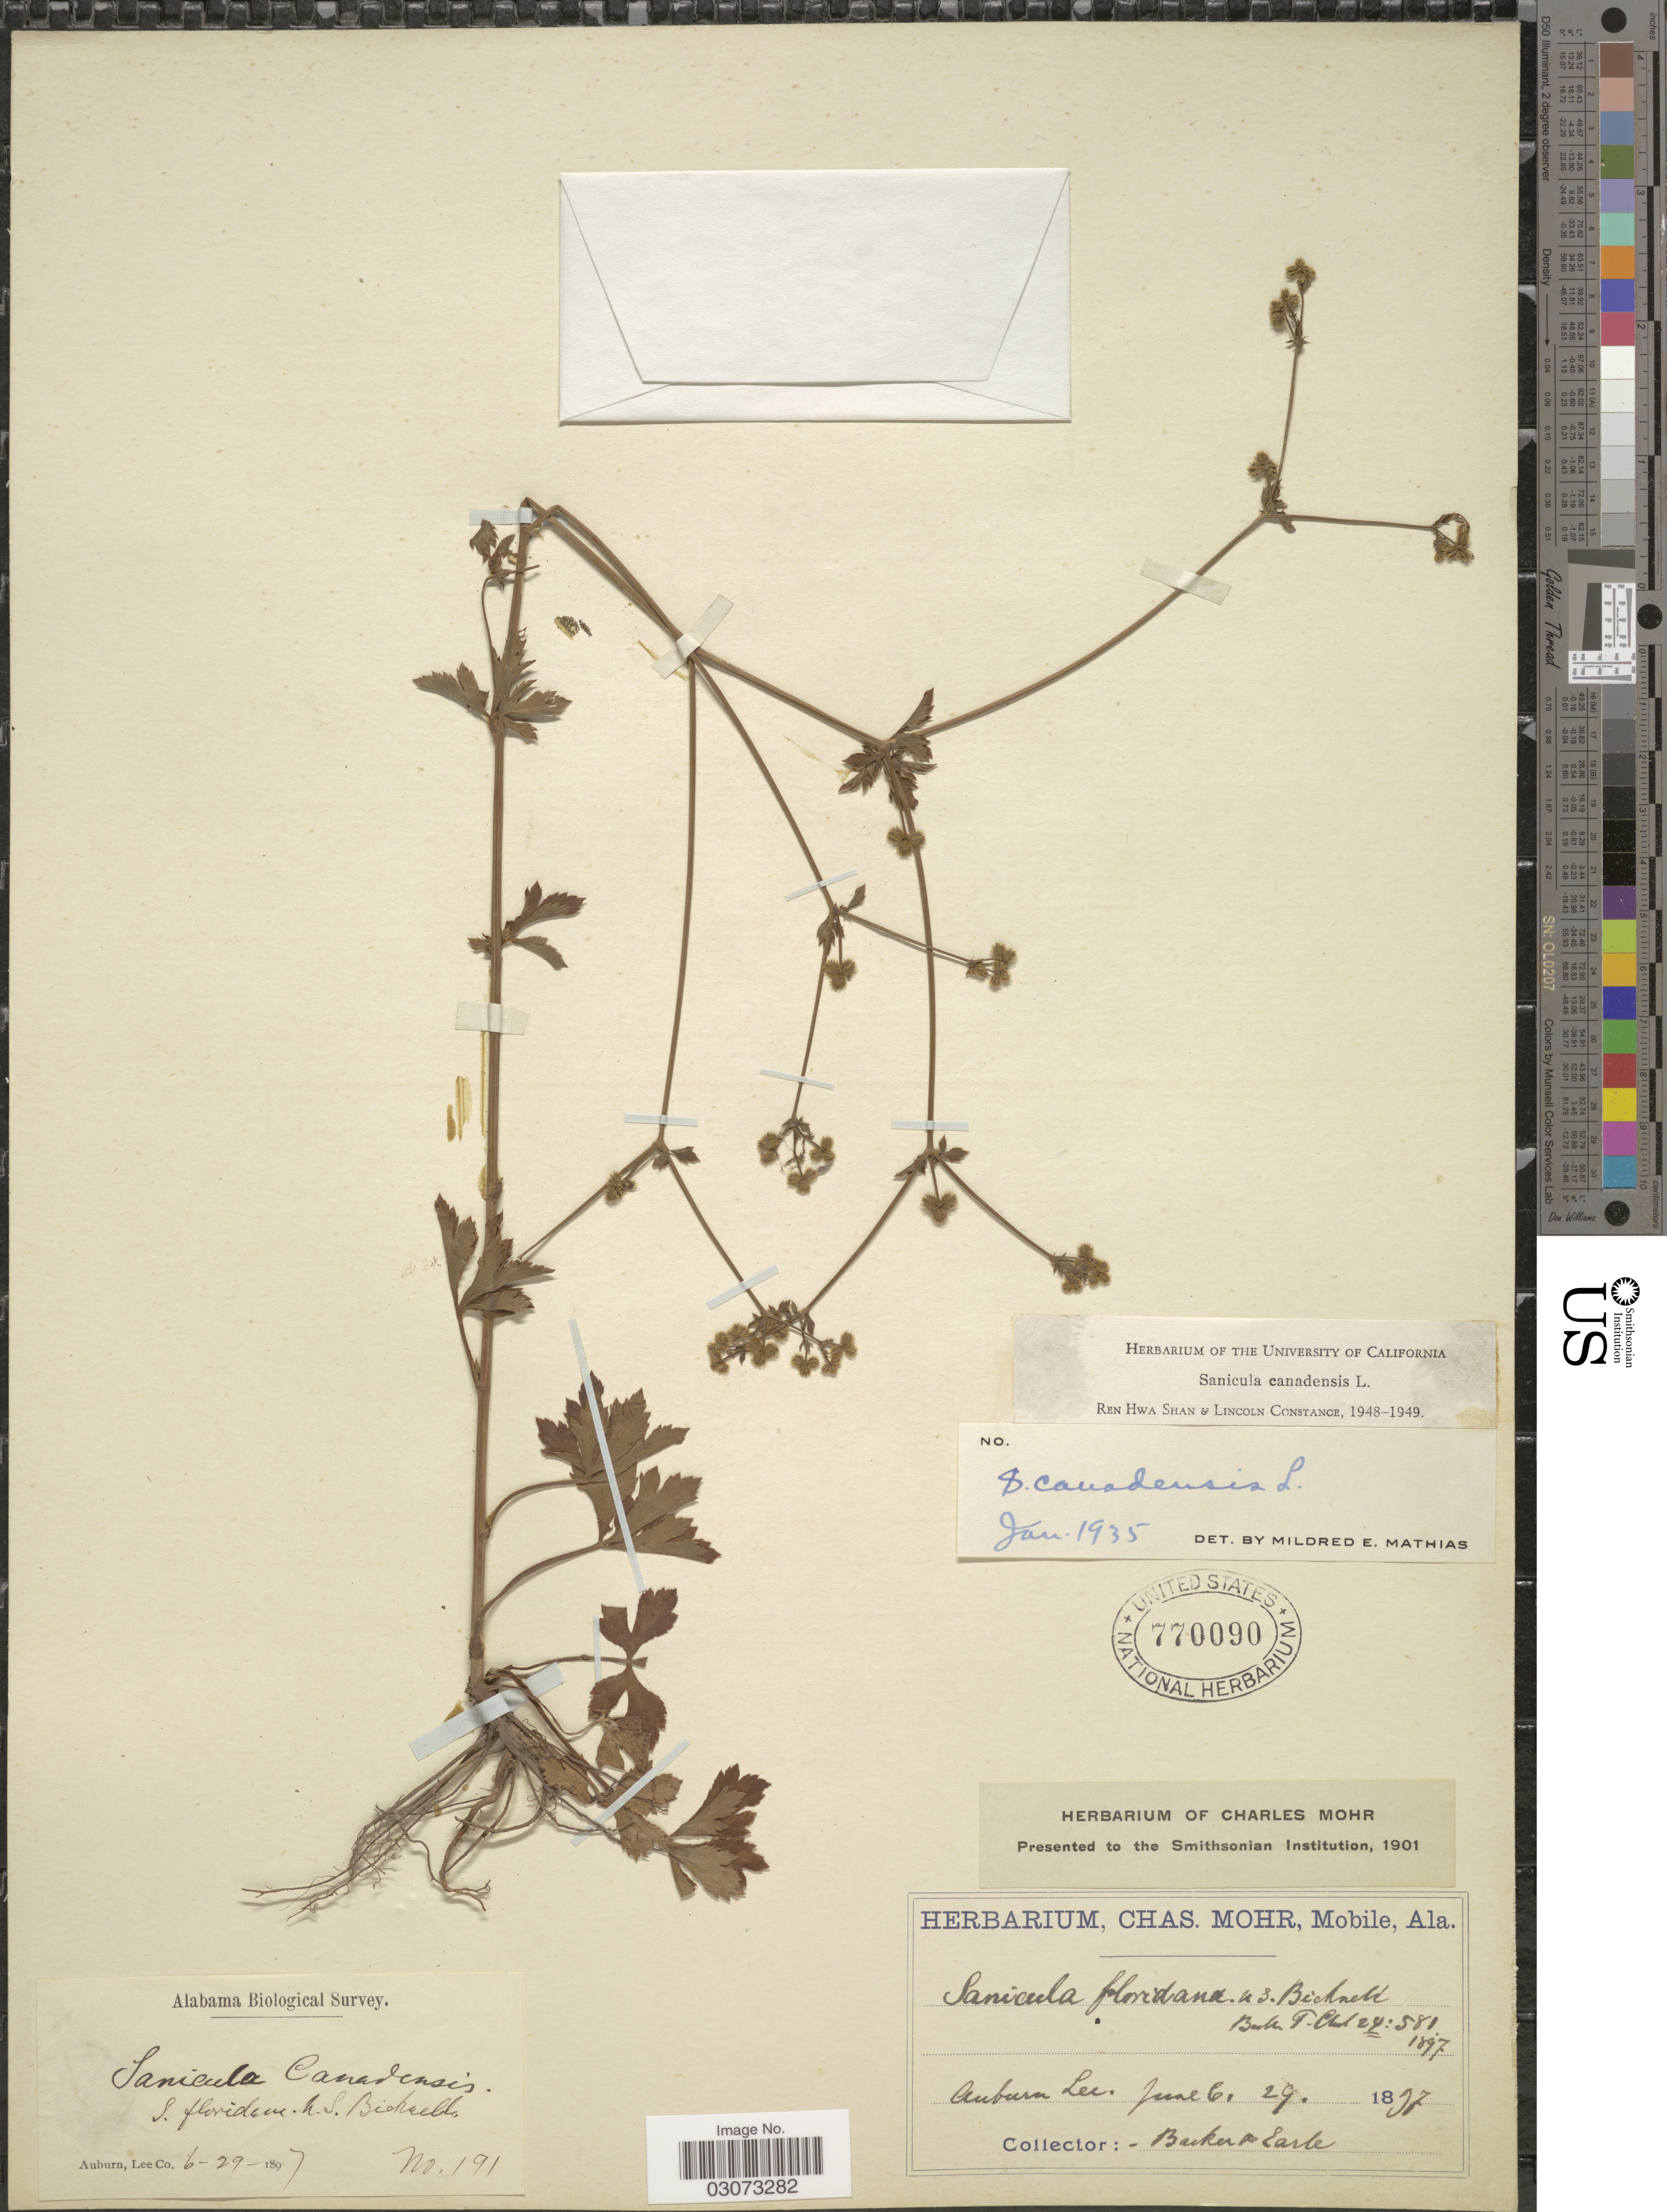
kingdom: Plantae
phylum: Tracheophyta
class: Magnoliopsida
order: Apiales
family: Apiaceae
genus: Sanicula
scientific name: Sanicula canadensis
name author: L.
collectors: Barker, -- & -. Earle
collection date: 1897-06-29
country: United States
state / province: Alabama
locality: Auburn Co.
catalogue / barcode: US 770090